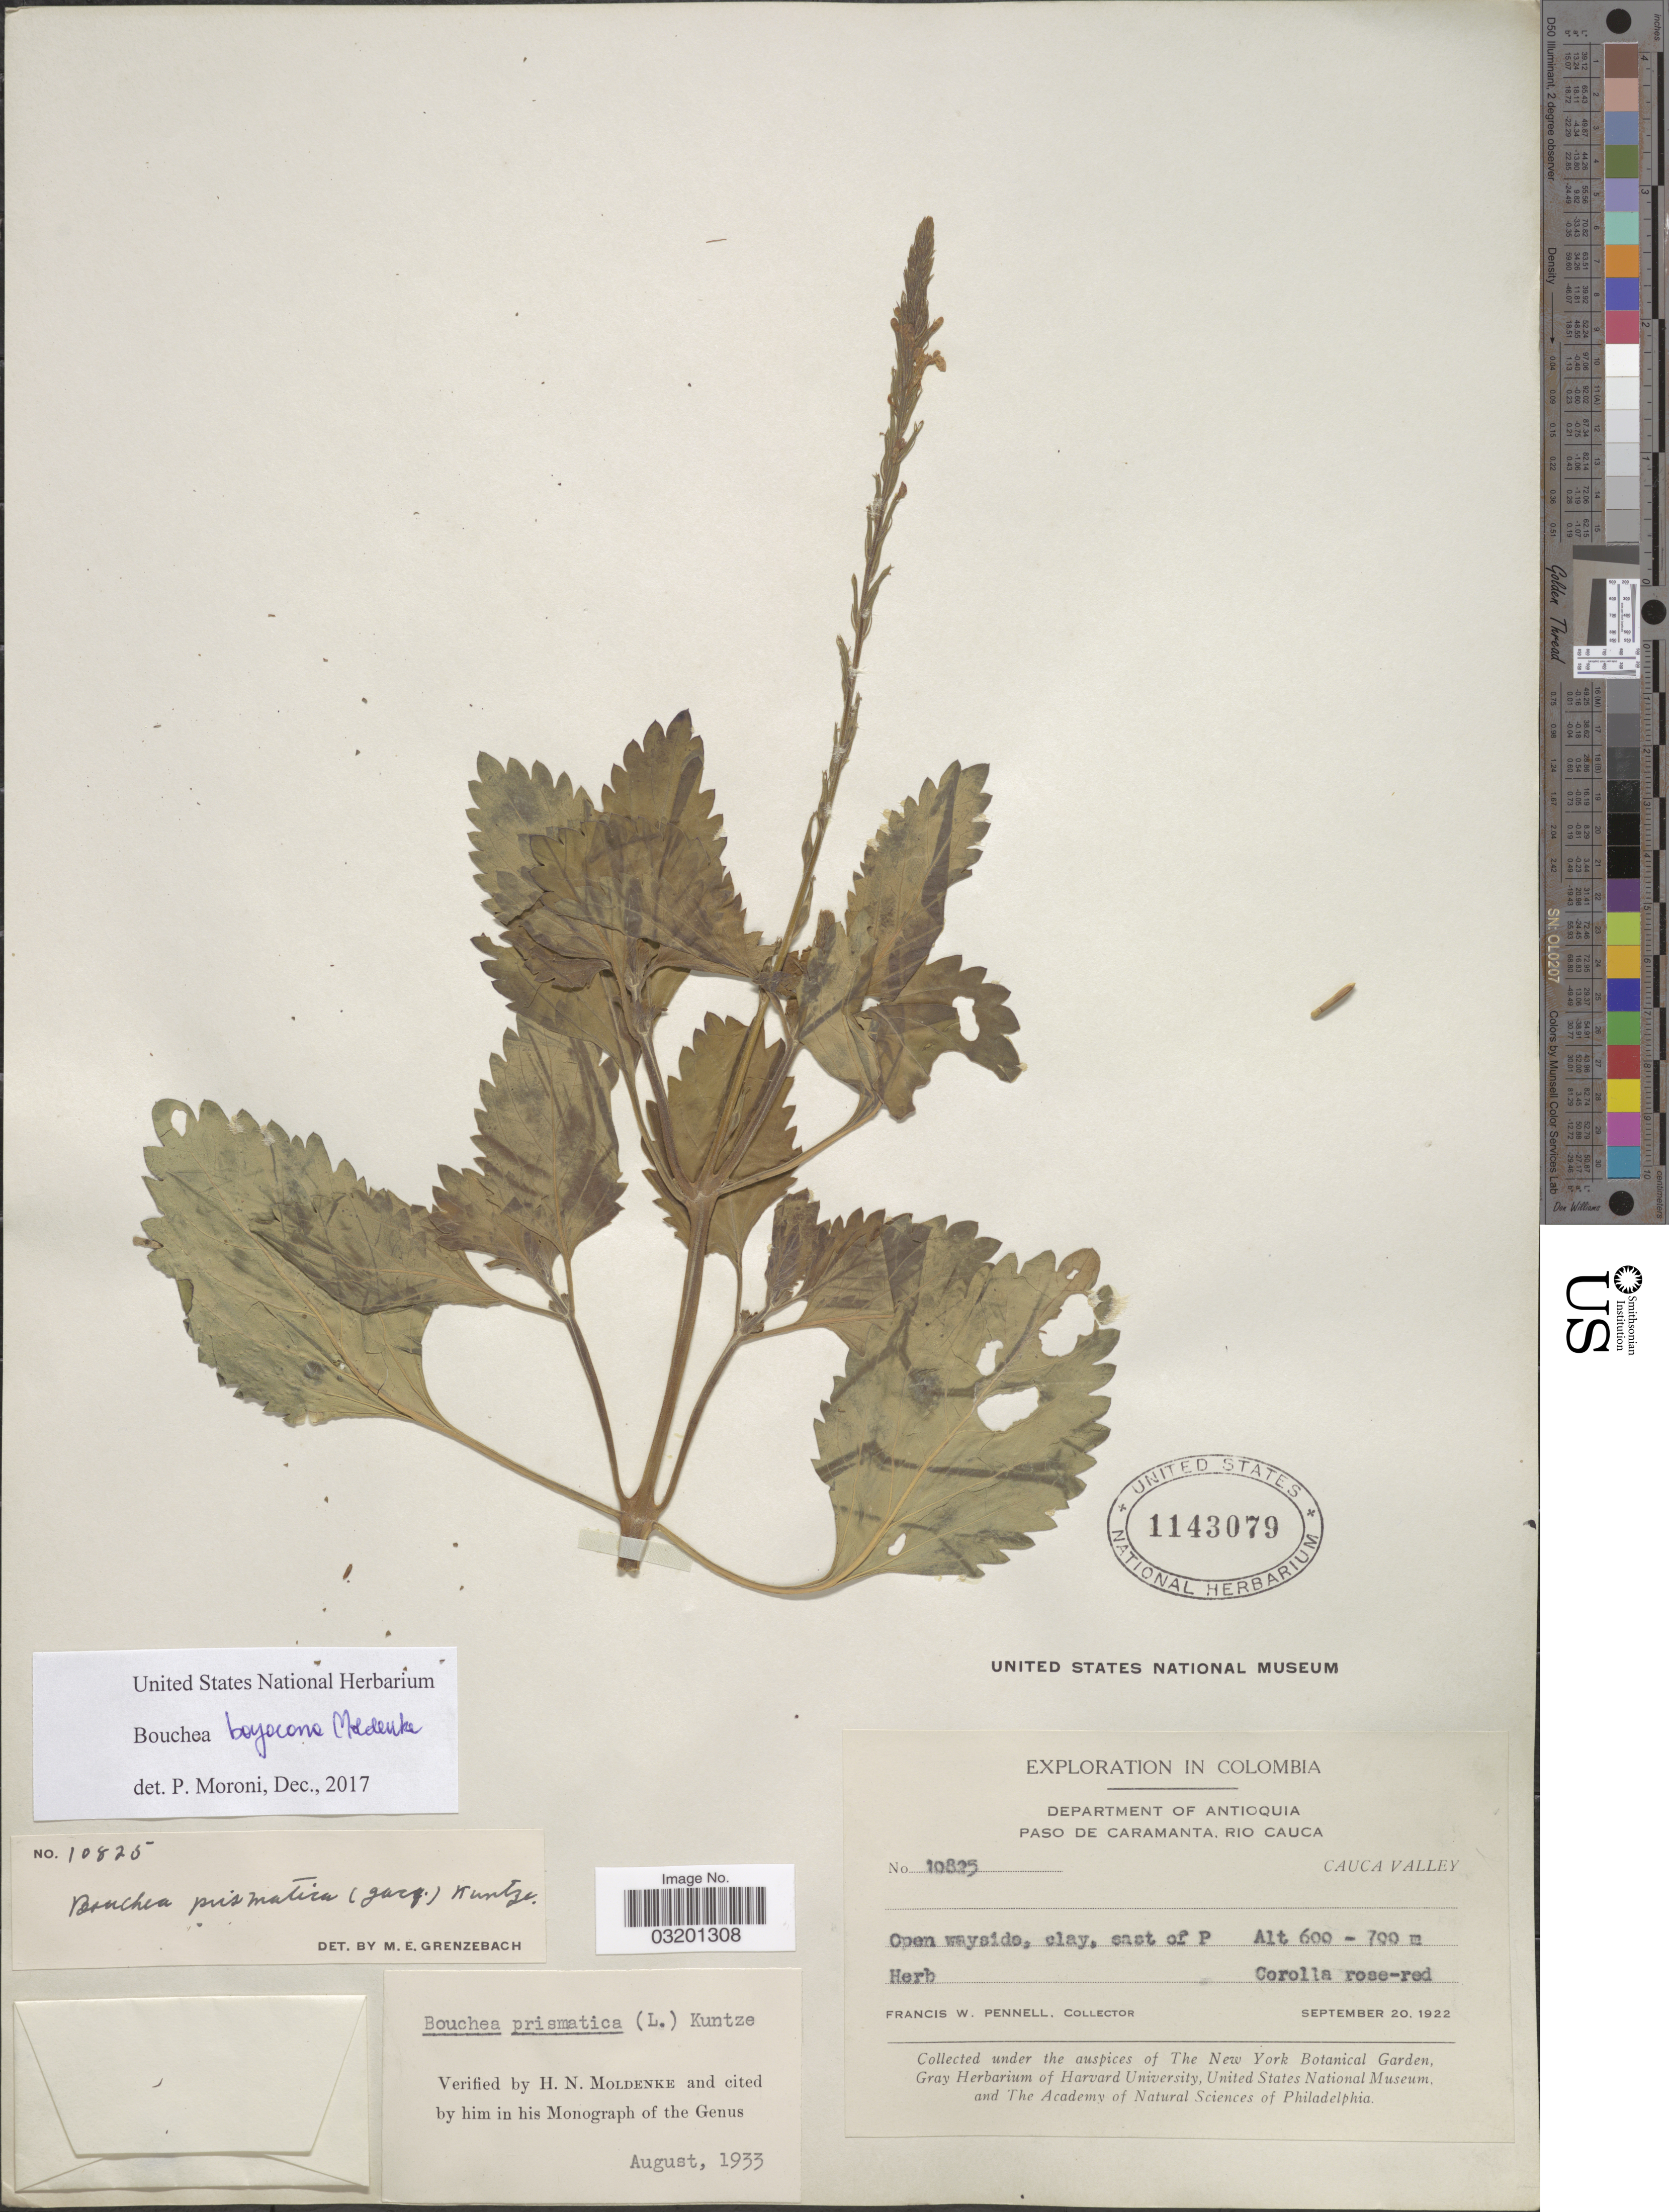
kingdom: Plantae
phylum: Tracheophyta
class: Magnoliopsida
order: Lamiales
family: Verbenaceae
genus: Bouchea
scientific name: Bouchea boyacana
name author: Moldenke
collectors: F. W. Pennell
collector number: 10825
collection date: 1922-09-20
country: Colombia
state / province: Antioquia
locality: Department of Antioquia, Paso de Caramanta, Rio Cauca, Cauca Valley. Open wayside, clay, east of P.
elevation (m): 600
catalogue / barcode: US 1143079